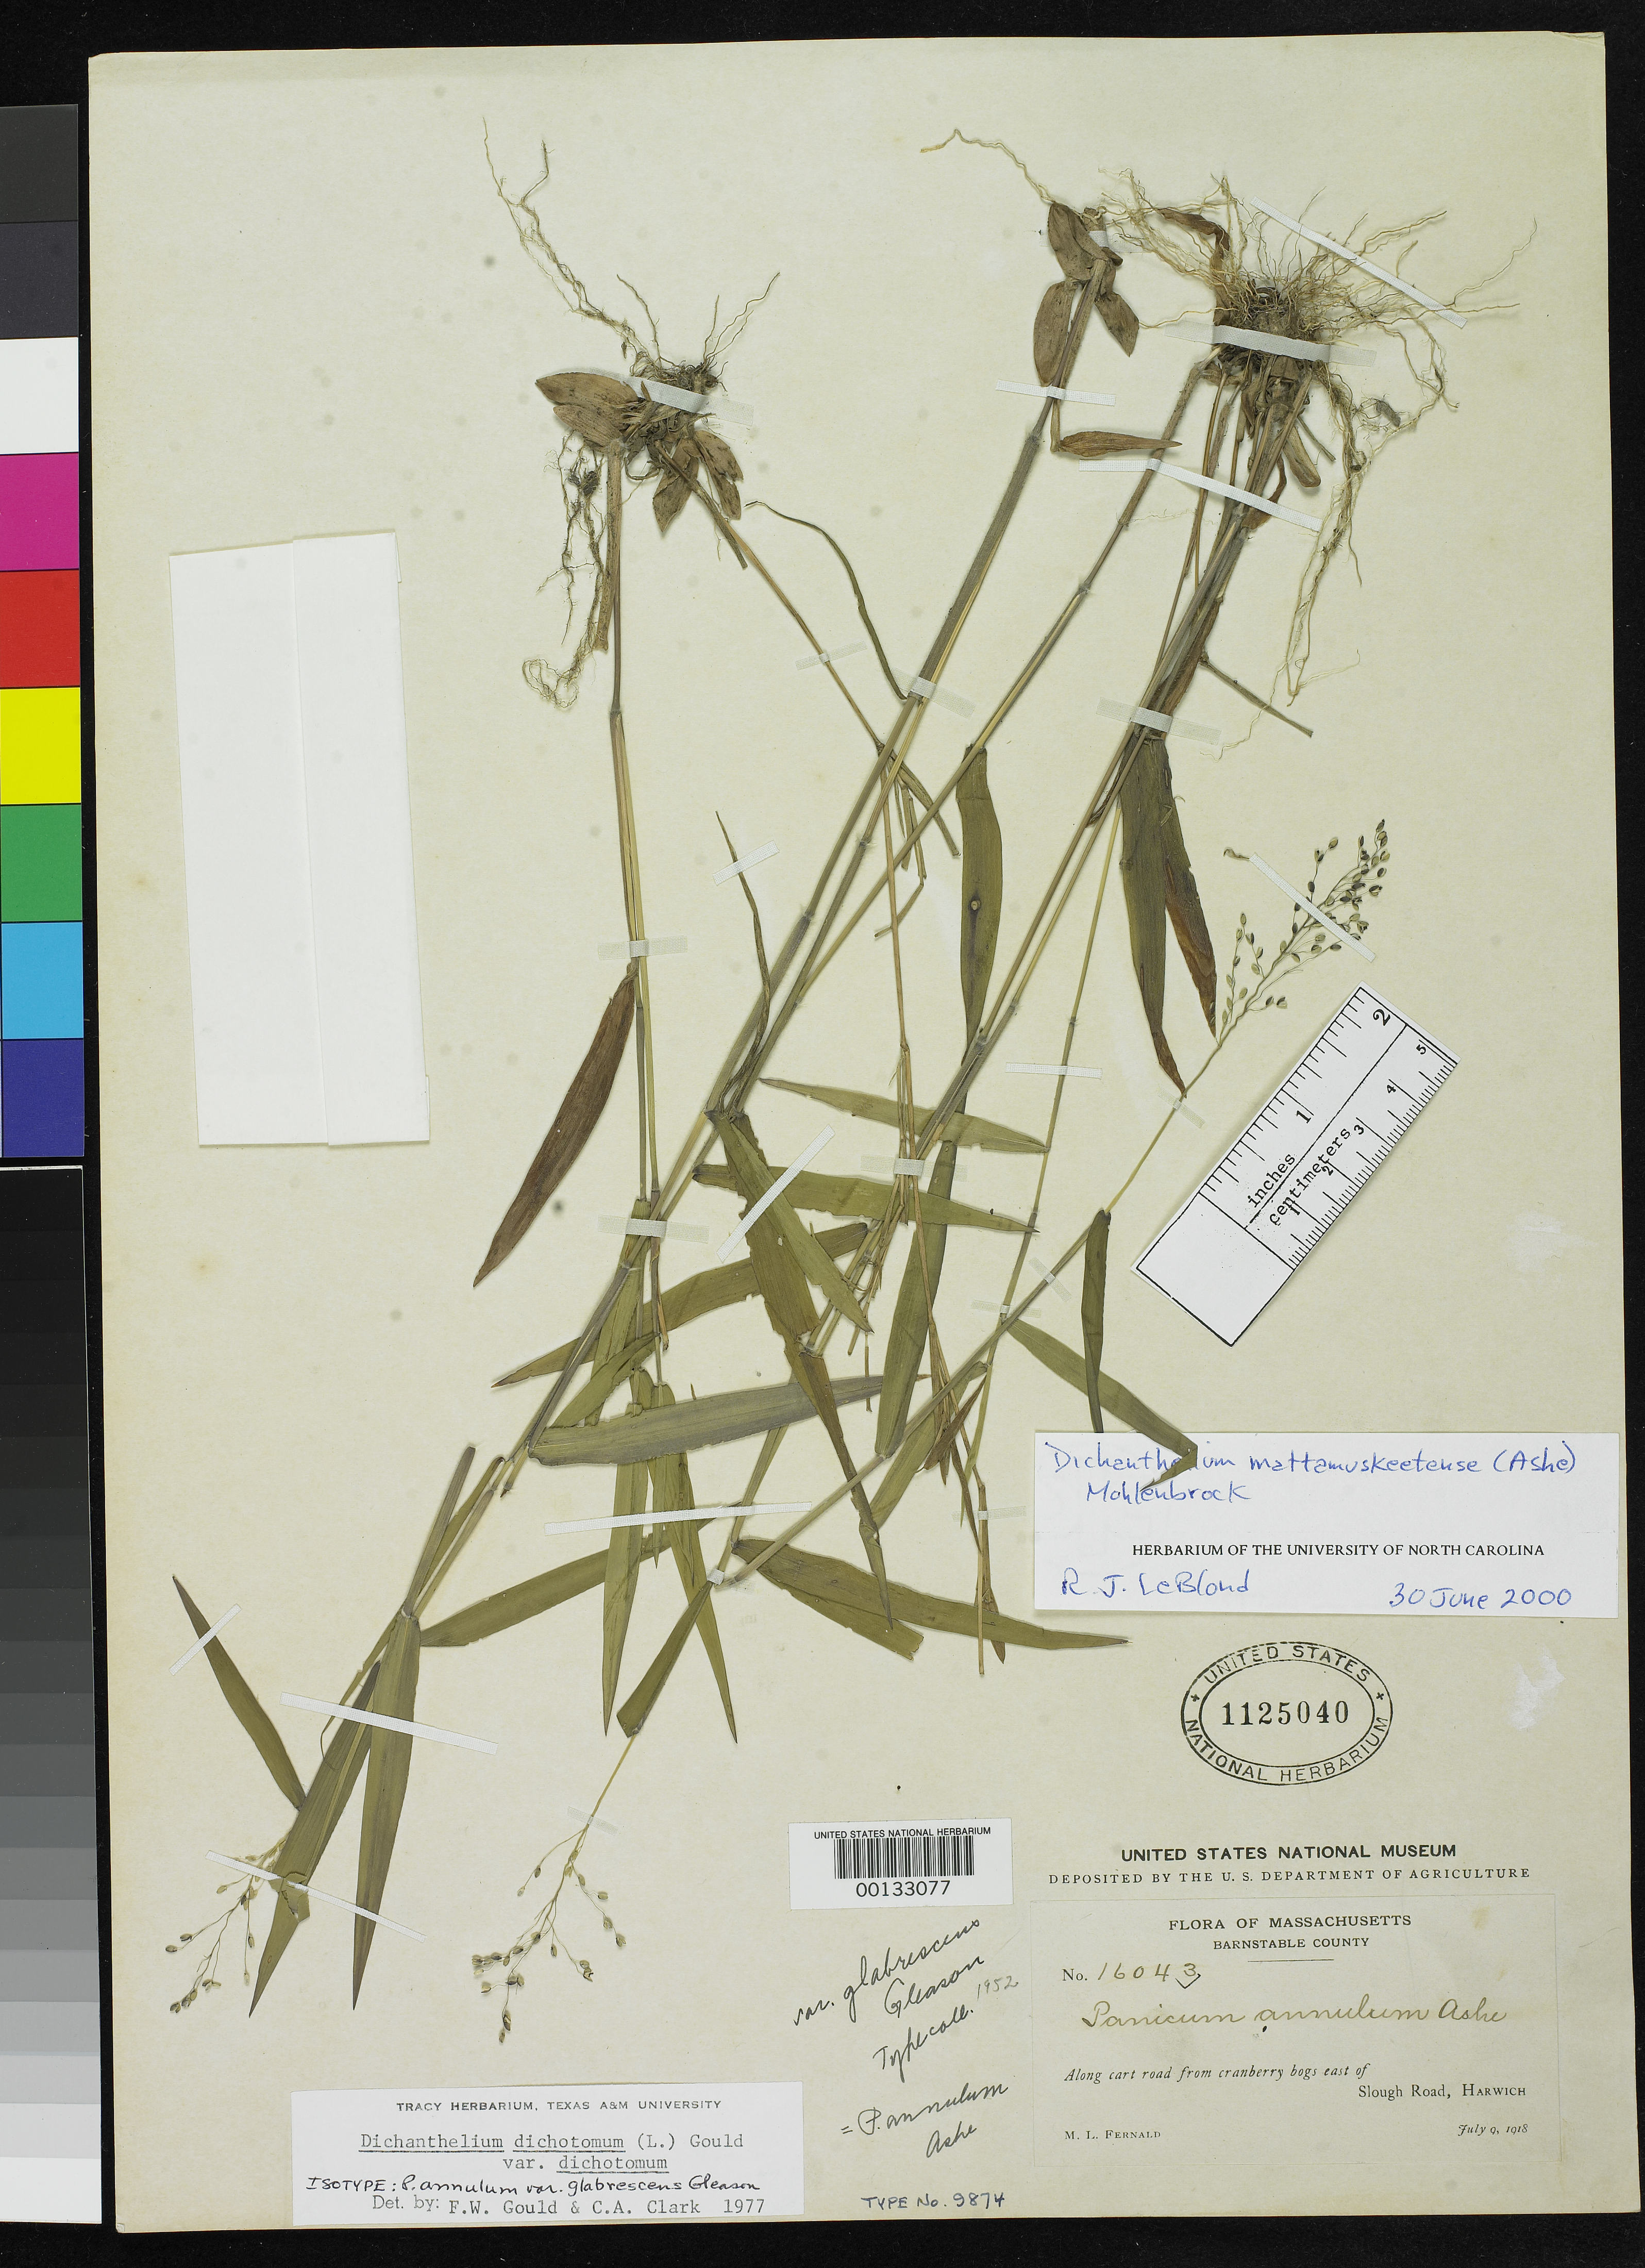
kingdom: Plantae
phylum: Tracheophyta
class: Liliopsida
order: Poales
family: Poaceae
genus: Panicum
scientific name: Panicum annulum var. glabrescens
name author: Gleason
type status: Isotype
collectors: M. L. Fernald & B. H. Long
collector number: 16043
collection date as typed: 09 Jul 1918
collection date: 1918-07-09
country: United States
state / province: Massachusetts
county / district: Barnstable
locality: East of Slough Road, Harwich.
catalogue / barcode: US 1125040